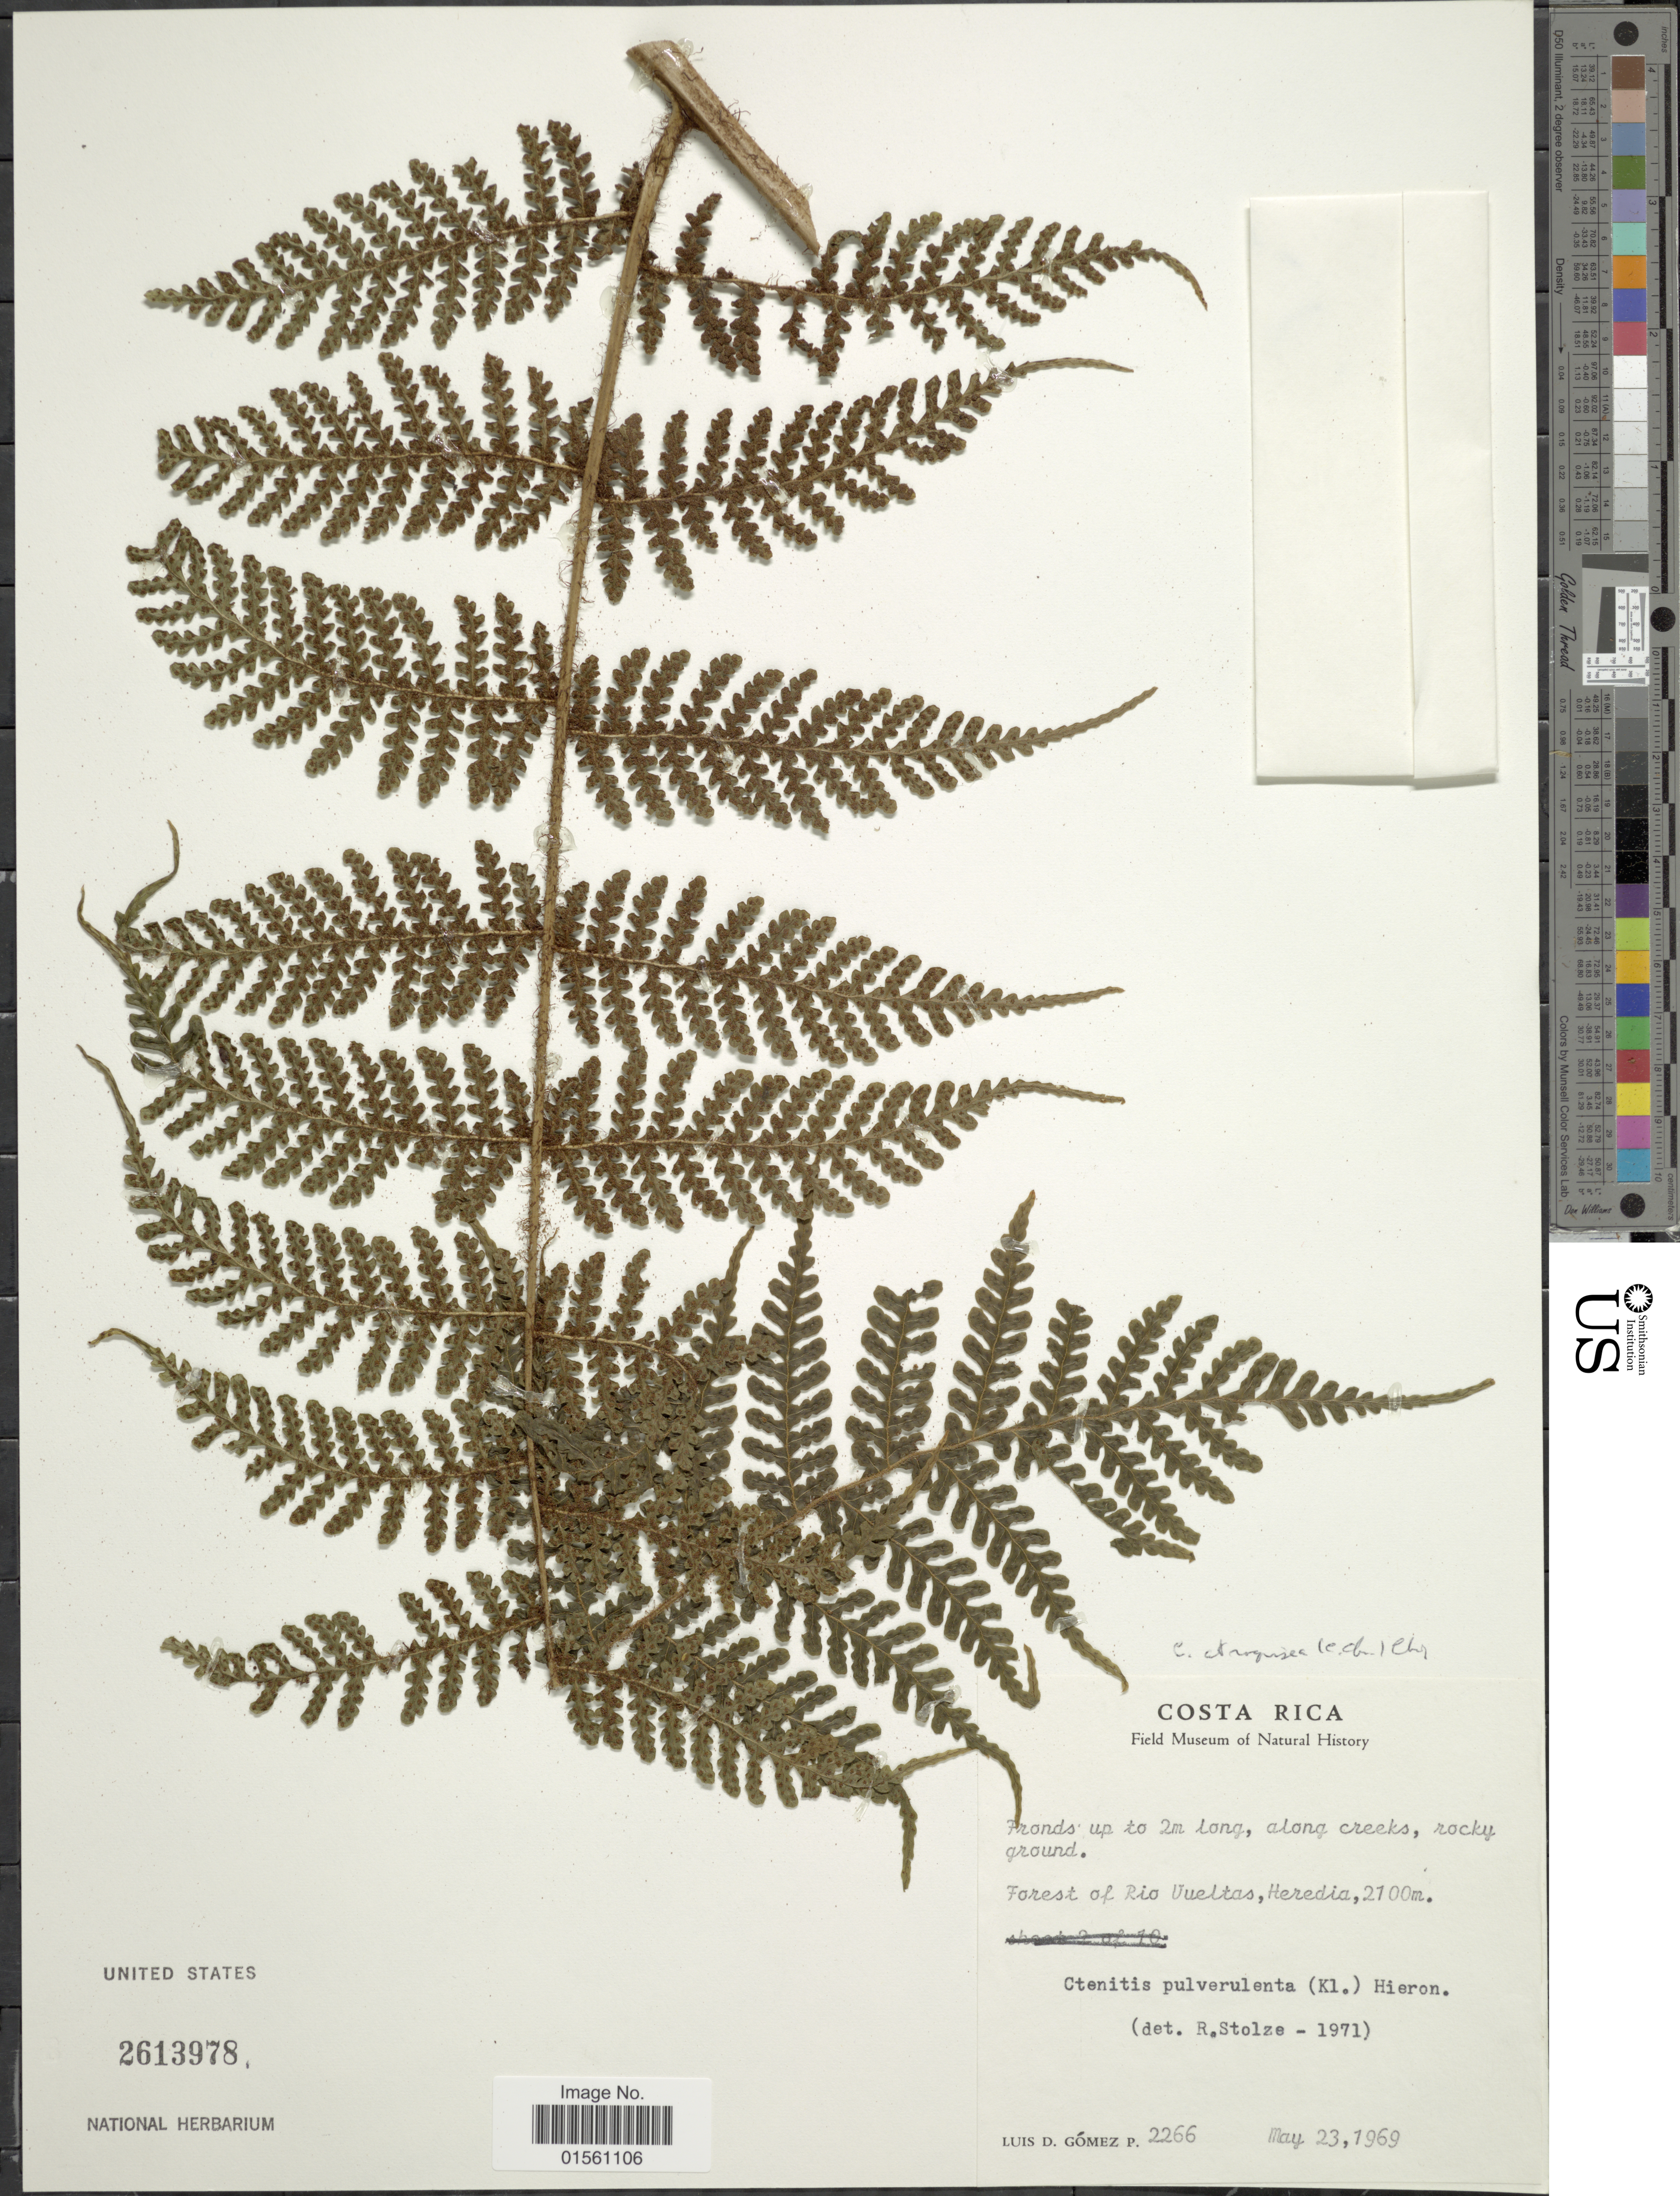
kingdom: Plantae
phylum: Tracheophyta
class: Polypodiopsida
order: Polypodiales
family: Dryopteridaceae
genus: Megalastrum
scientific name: Megalastrum atrogriseum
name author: (C. Chr.) A.R. Sm. & R.C. Moran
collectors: L. D. Gómez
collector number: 2266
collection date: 1969-05-23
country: Costa Rica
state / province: Heredia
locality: Costa Rica, Rio Vueltas, Heredia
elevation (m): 2100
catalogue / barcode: US 2613978